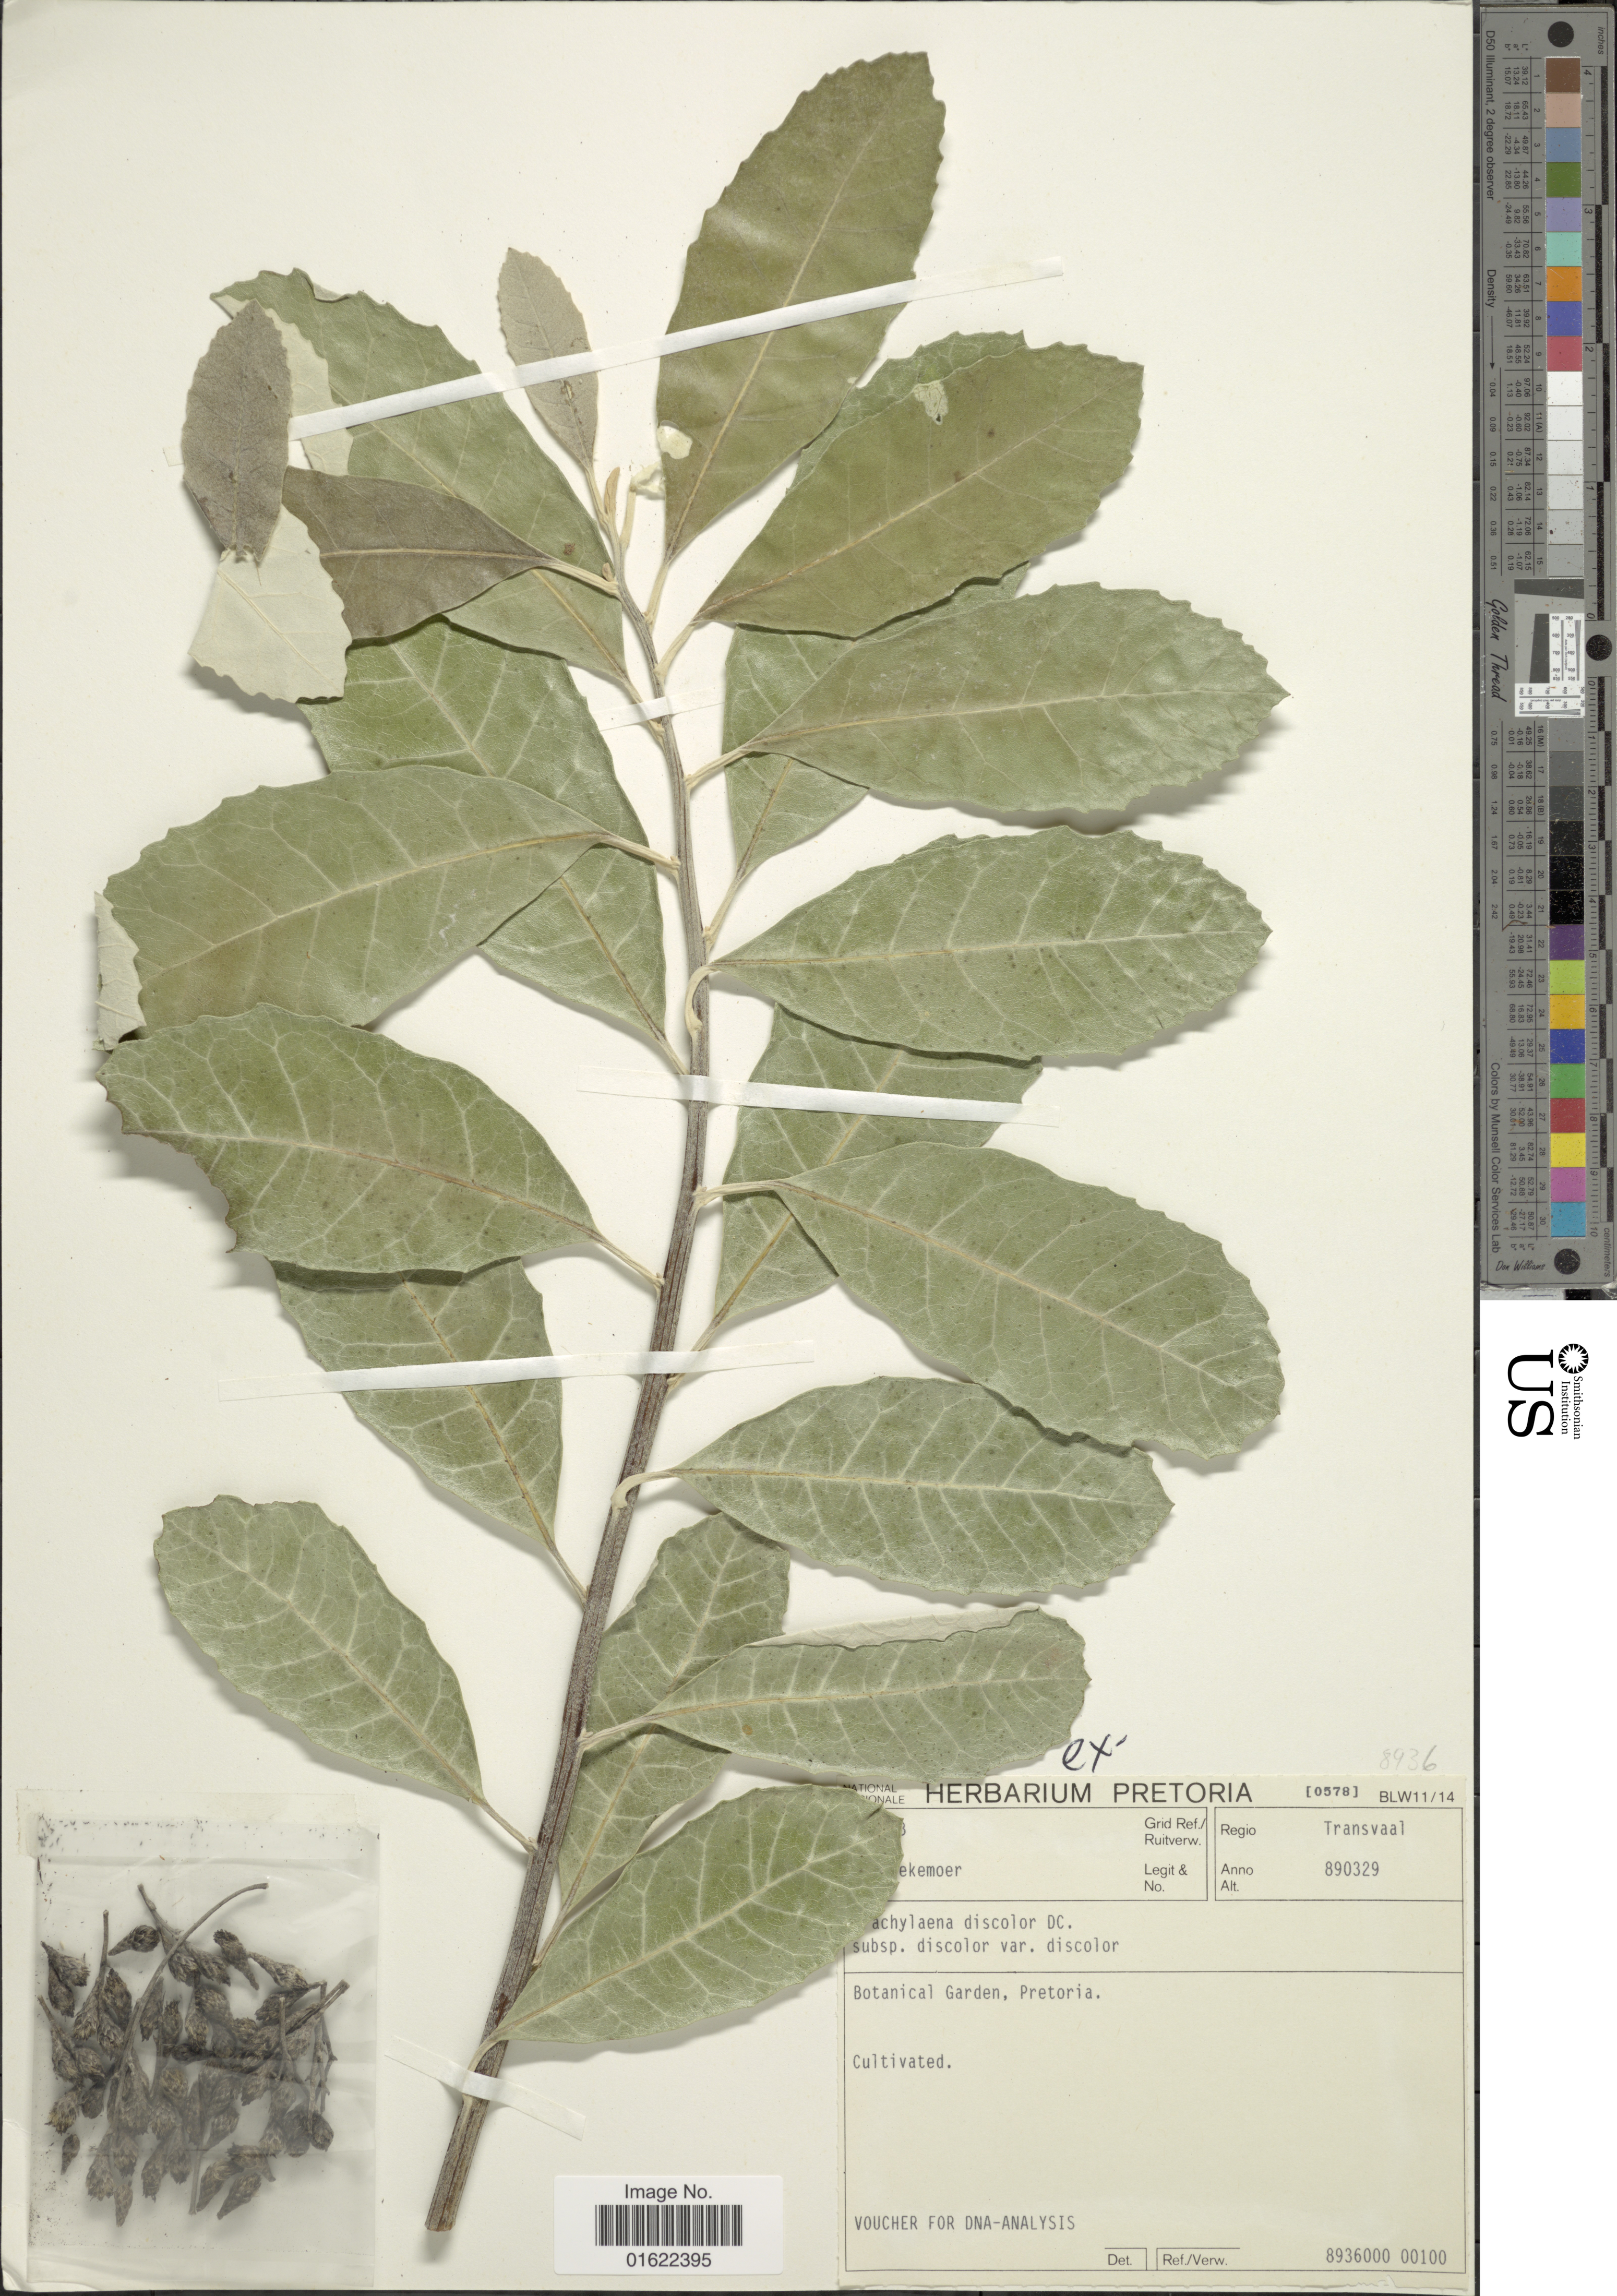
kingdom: Plantae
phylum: Tracheophyta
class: Magnoliopsida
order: Asterales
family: Asteraceae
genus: Brachylaena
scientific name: Brachylaena discolor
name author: DC.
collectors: M. Koekemoer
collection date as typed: Transcribed d/m/y: 29/3/89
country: South Africa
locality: Regio Transvaal, Botanical Garden, Pretoria